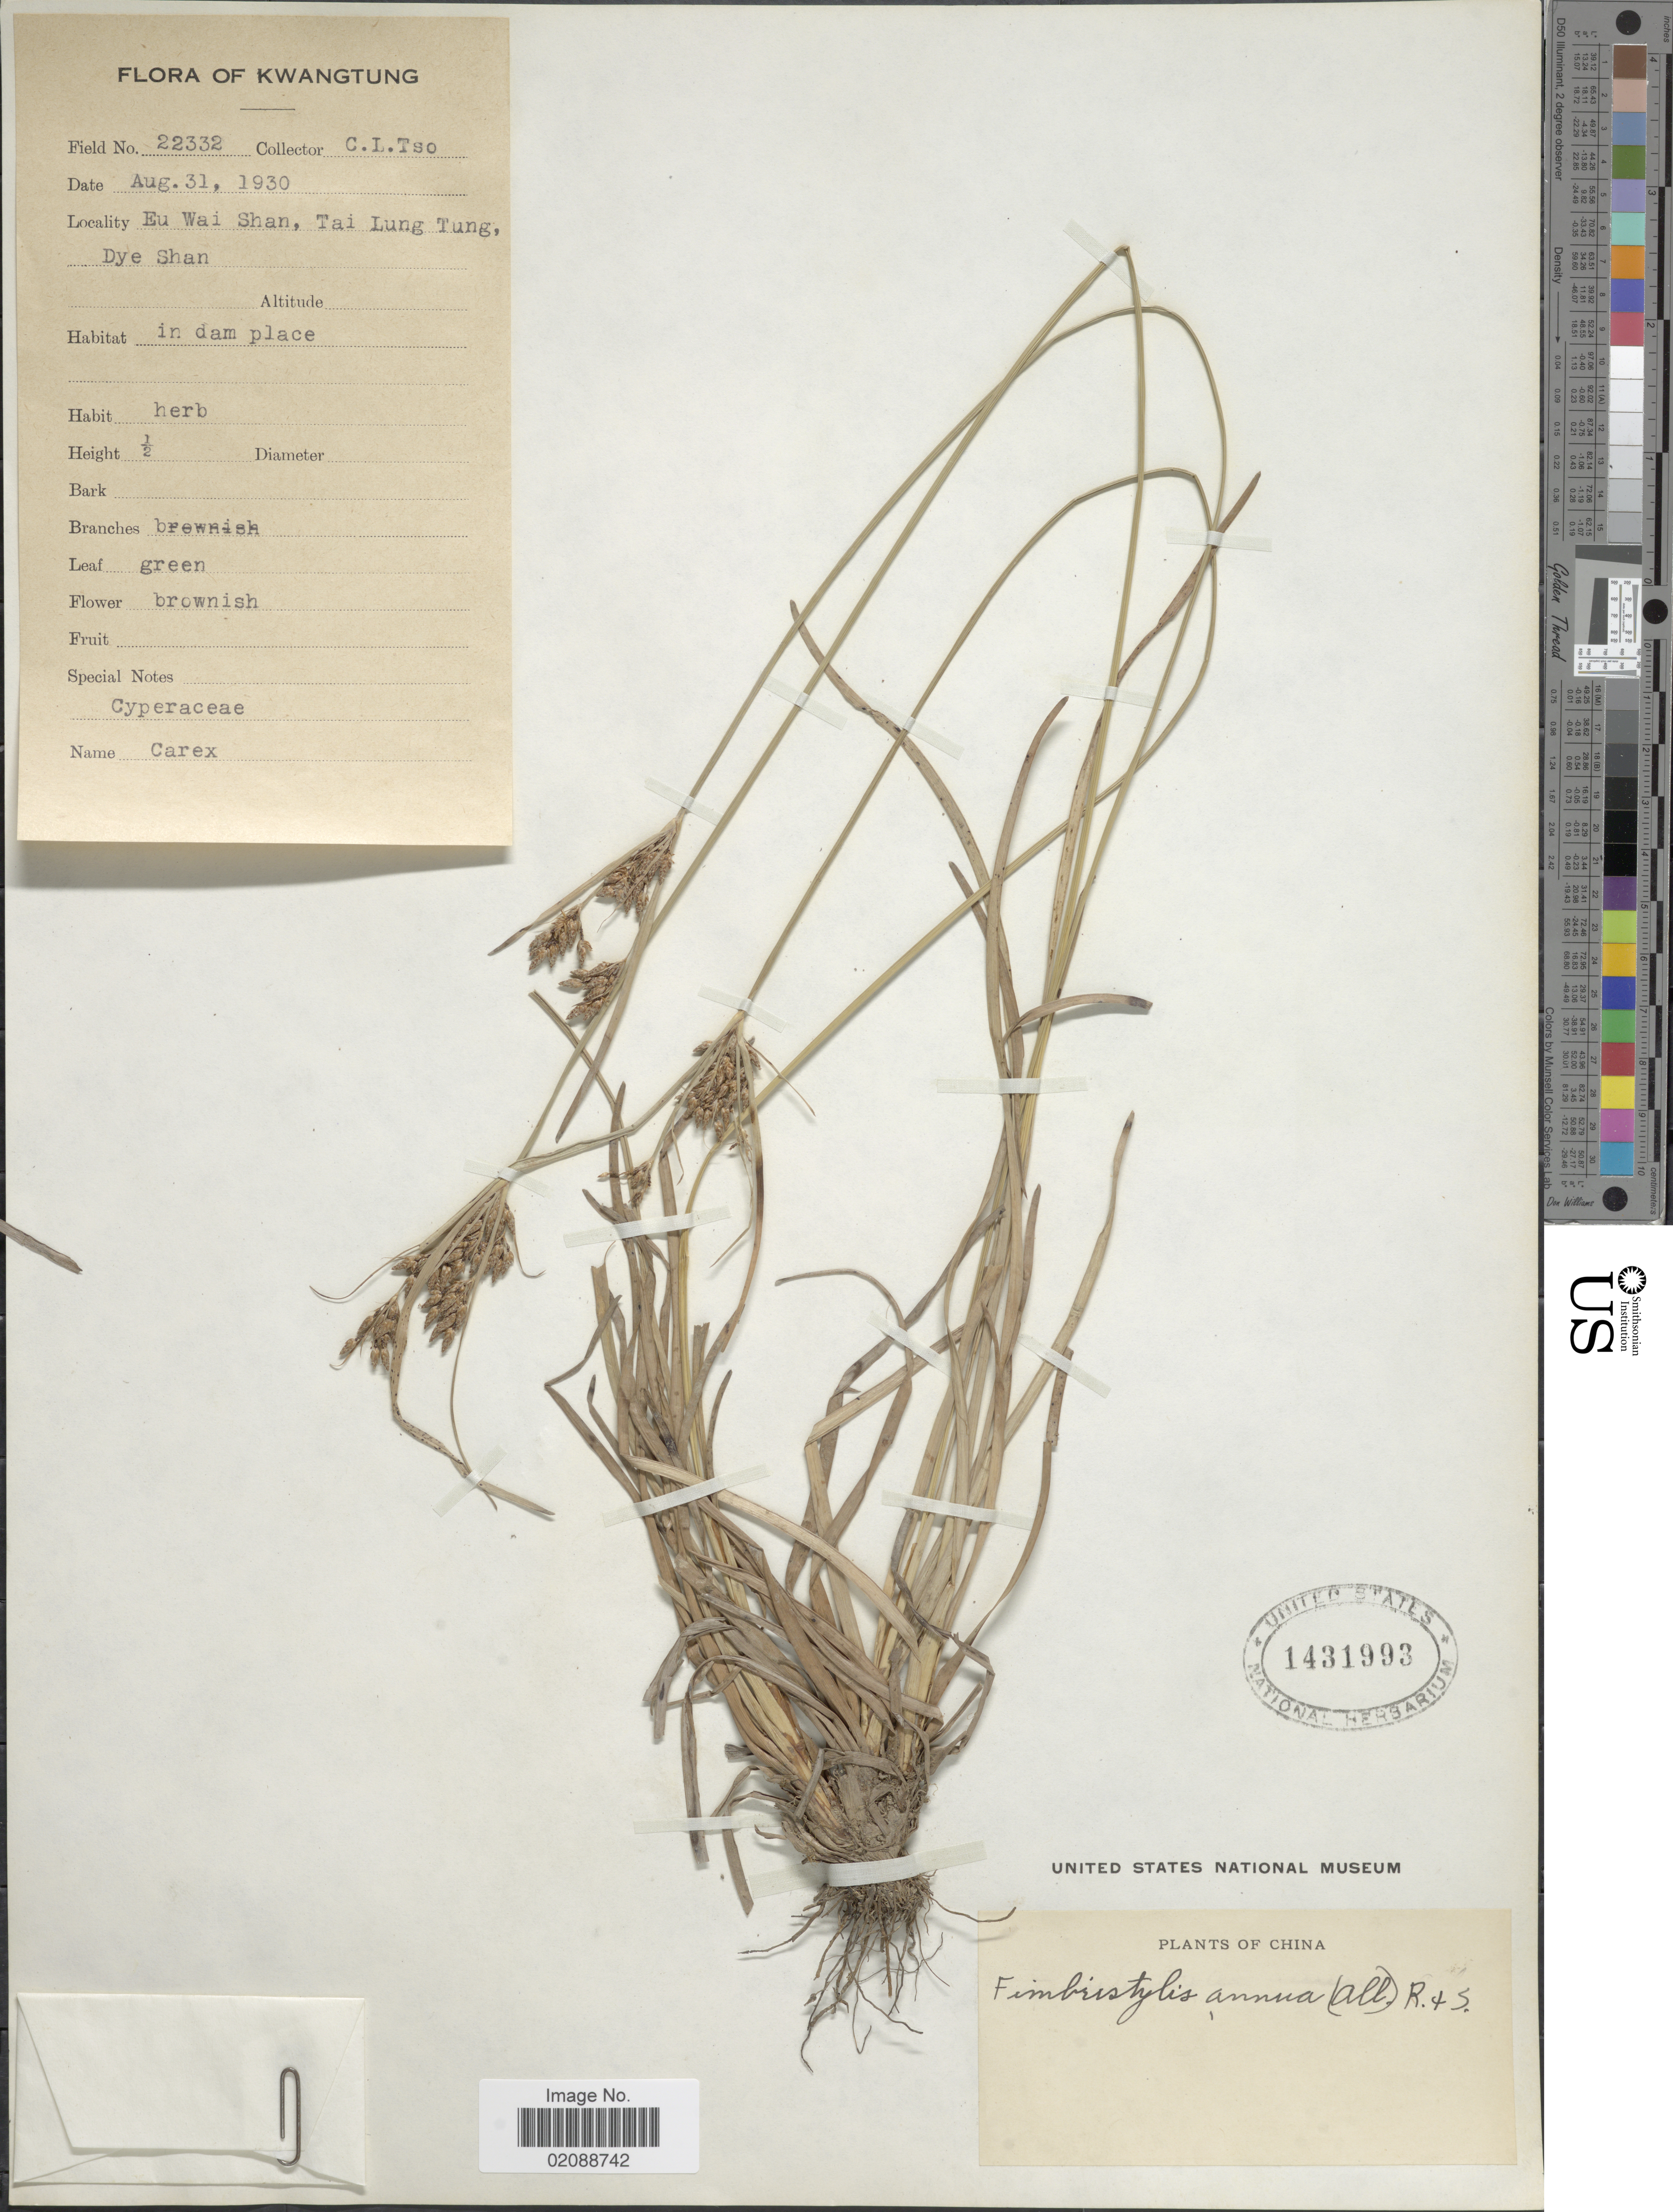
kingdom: Plantae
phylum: Tracheophyta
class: Liliopsida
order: Poales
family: Cyperaceae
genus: Fimbristylis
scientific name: Fimbristylis annua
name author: (All.) Roem. & Schult.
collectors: C. Tso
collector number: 22332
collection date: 1930-08-31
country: China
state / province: Guangdong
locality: Kwangtung, Eu Wai Shan, Tai Lung Tung, Dye Shan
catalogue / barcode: US 1431993